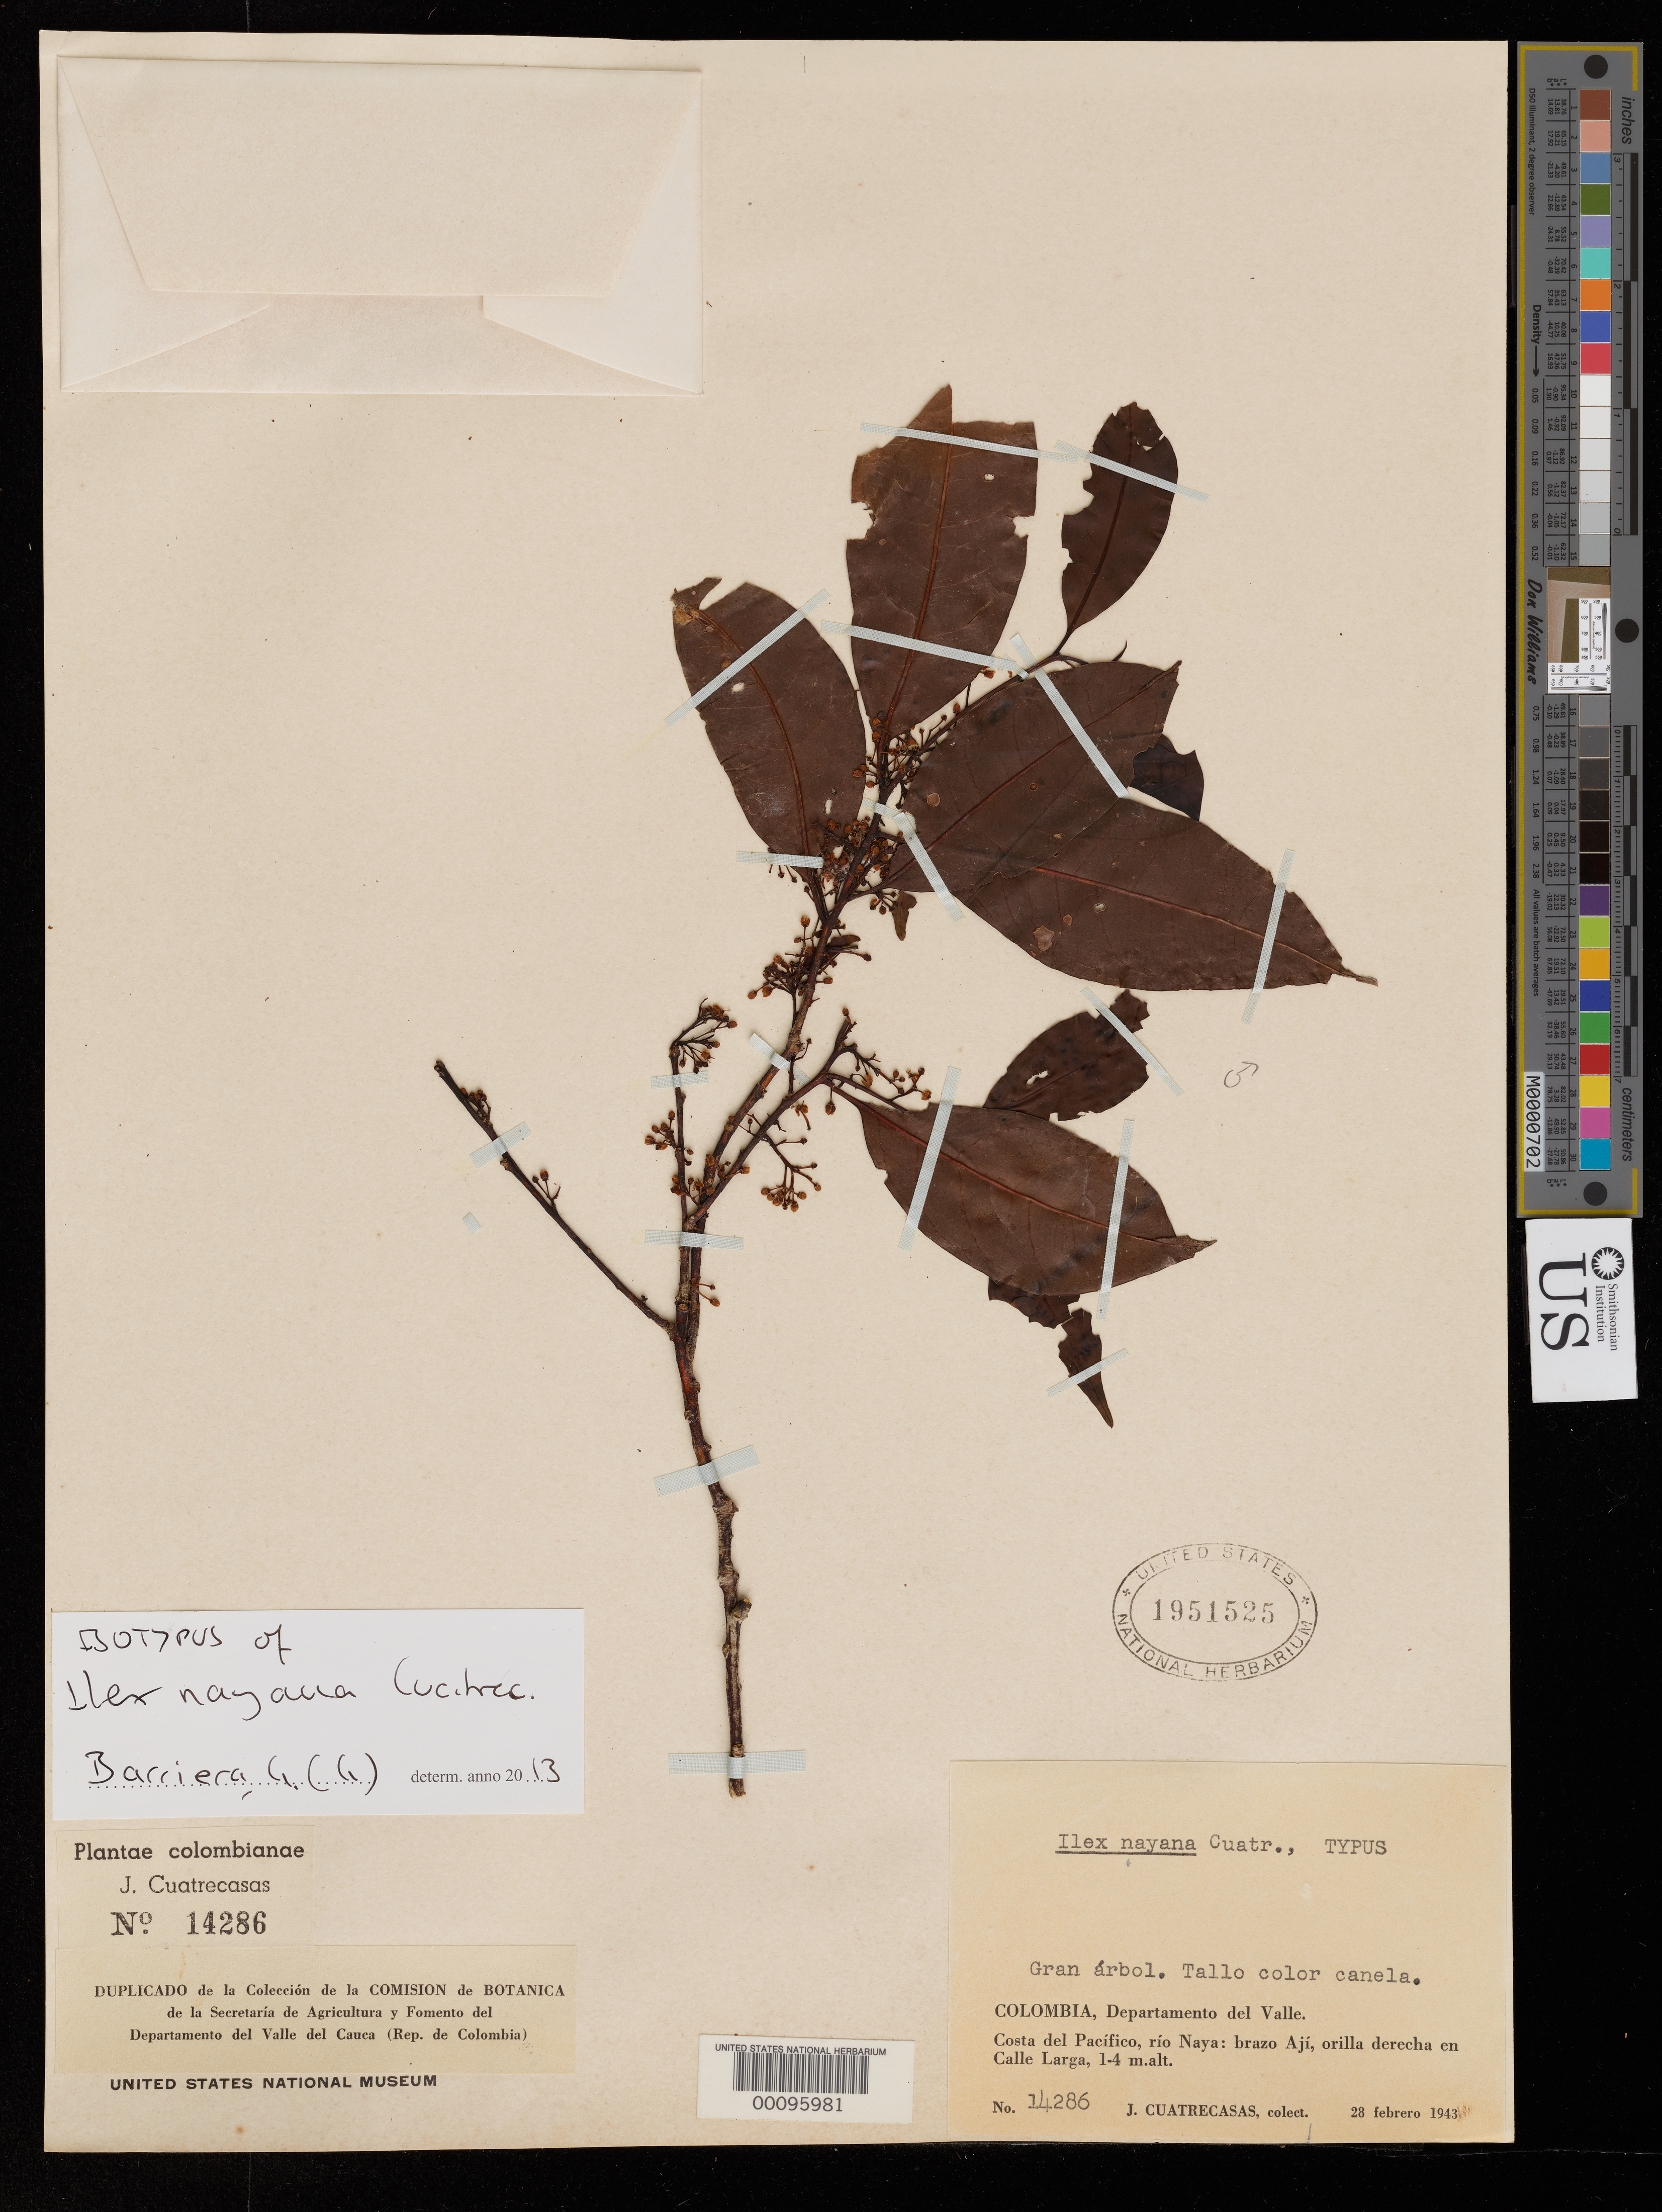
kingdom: Plantae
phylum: Tracheophyta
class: Magnoliopsida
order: Aquifoliales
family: Aquifoliaceae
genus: Ilex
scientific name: Ilex nayana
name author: Cuatrec.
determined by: Barriera, Gabrielle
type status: Isotype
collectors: J. Cuatrecasas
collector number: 14286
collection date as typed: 28 Feb 1944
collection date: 1944-02-28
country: Colombia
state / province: Valle del Cauca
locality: Pacific Coast, Rio Naya.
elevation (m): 1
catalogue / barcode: US 1951525